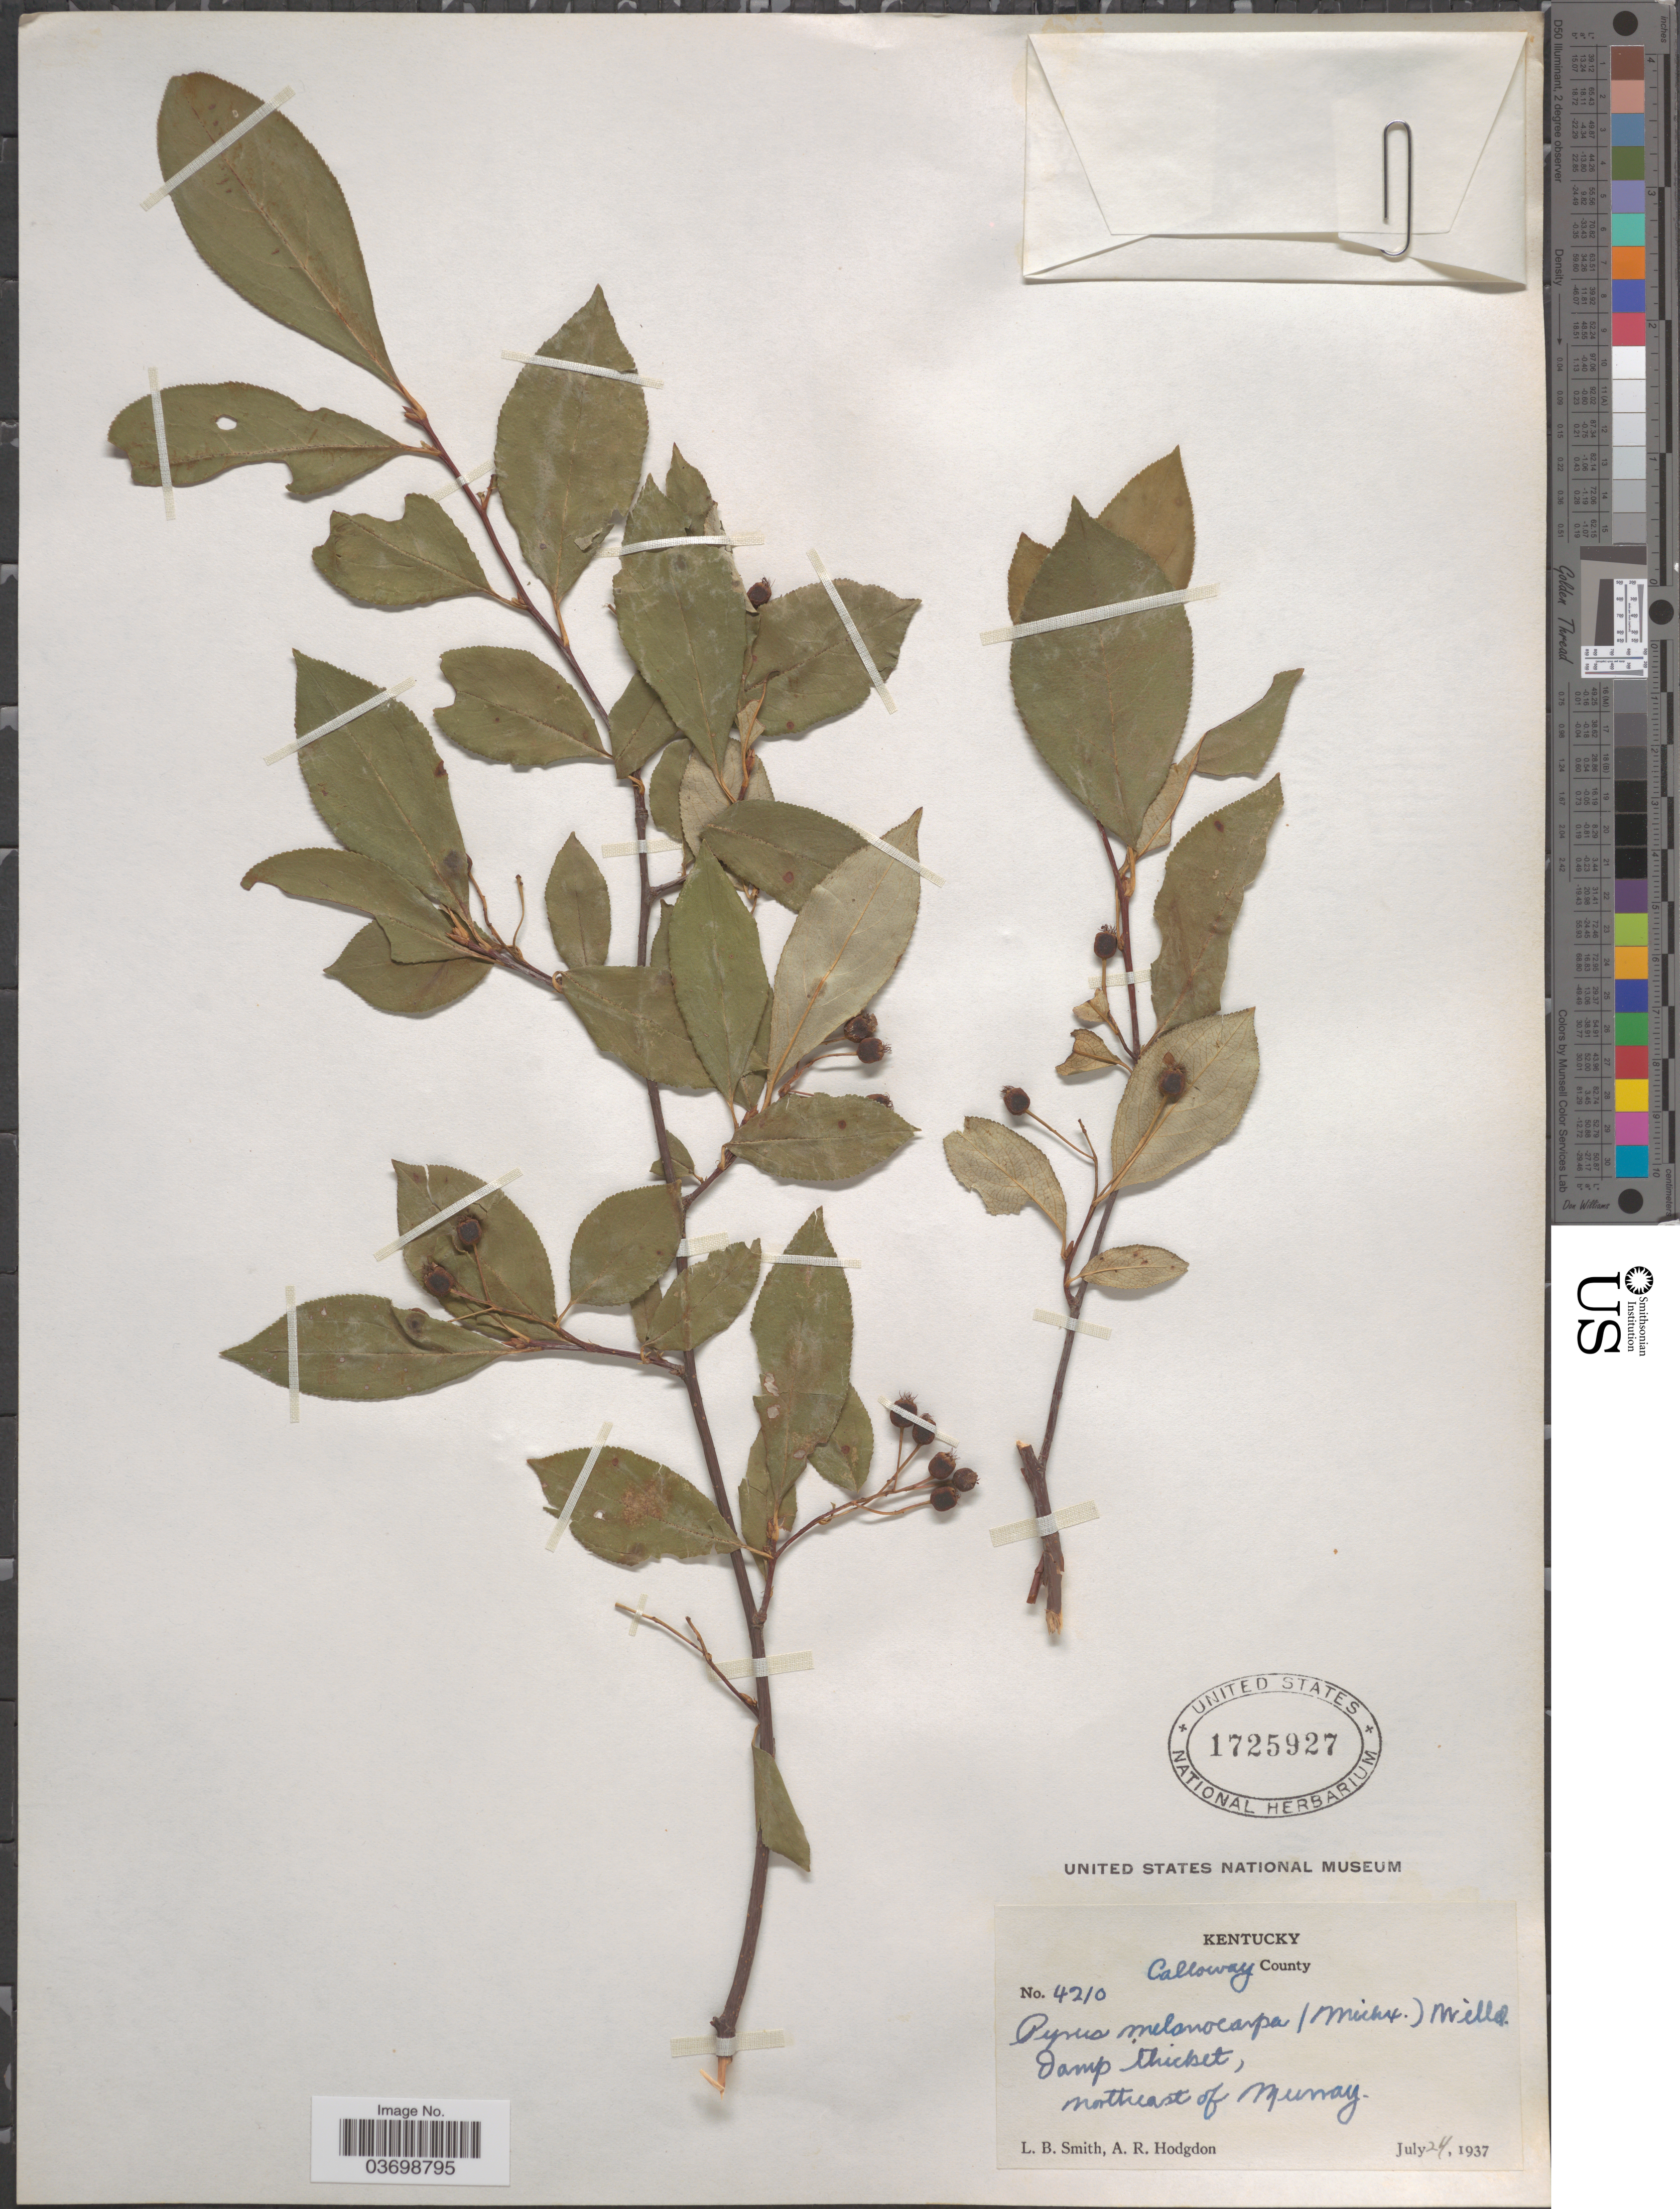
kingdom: Plantae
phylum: Tracheophyta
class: Magnoliopsida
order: Rosales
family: Rosaceae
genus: Aronia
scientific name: Aronia melanocarpa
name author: (Michx.) Elliott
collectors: L. Smith & A. R. Hodgdon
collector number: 4210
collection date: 1937-07-24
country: United States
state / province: Kentucky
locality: Calloway County. Damp thicket, northeast of Murray.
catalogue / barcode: US 1725927